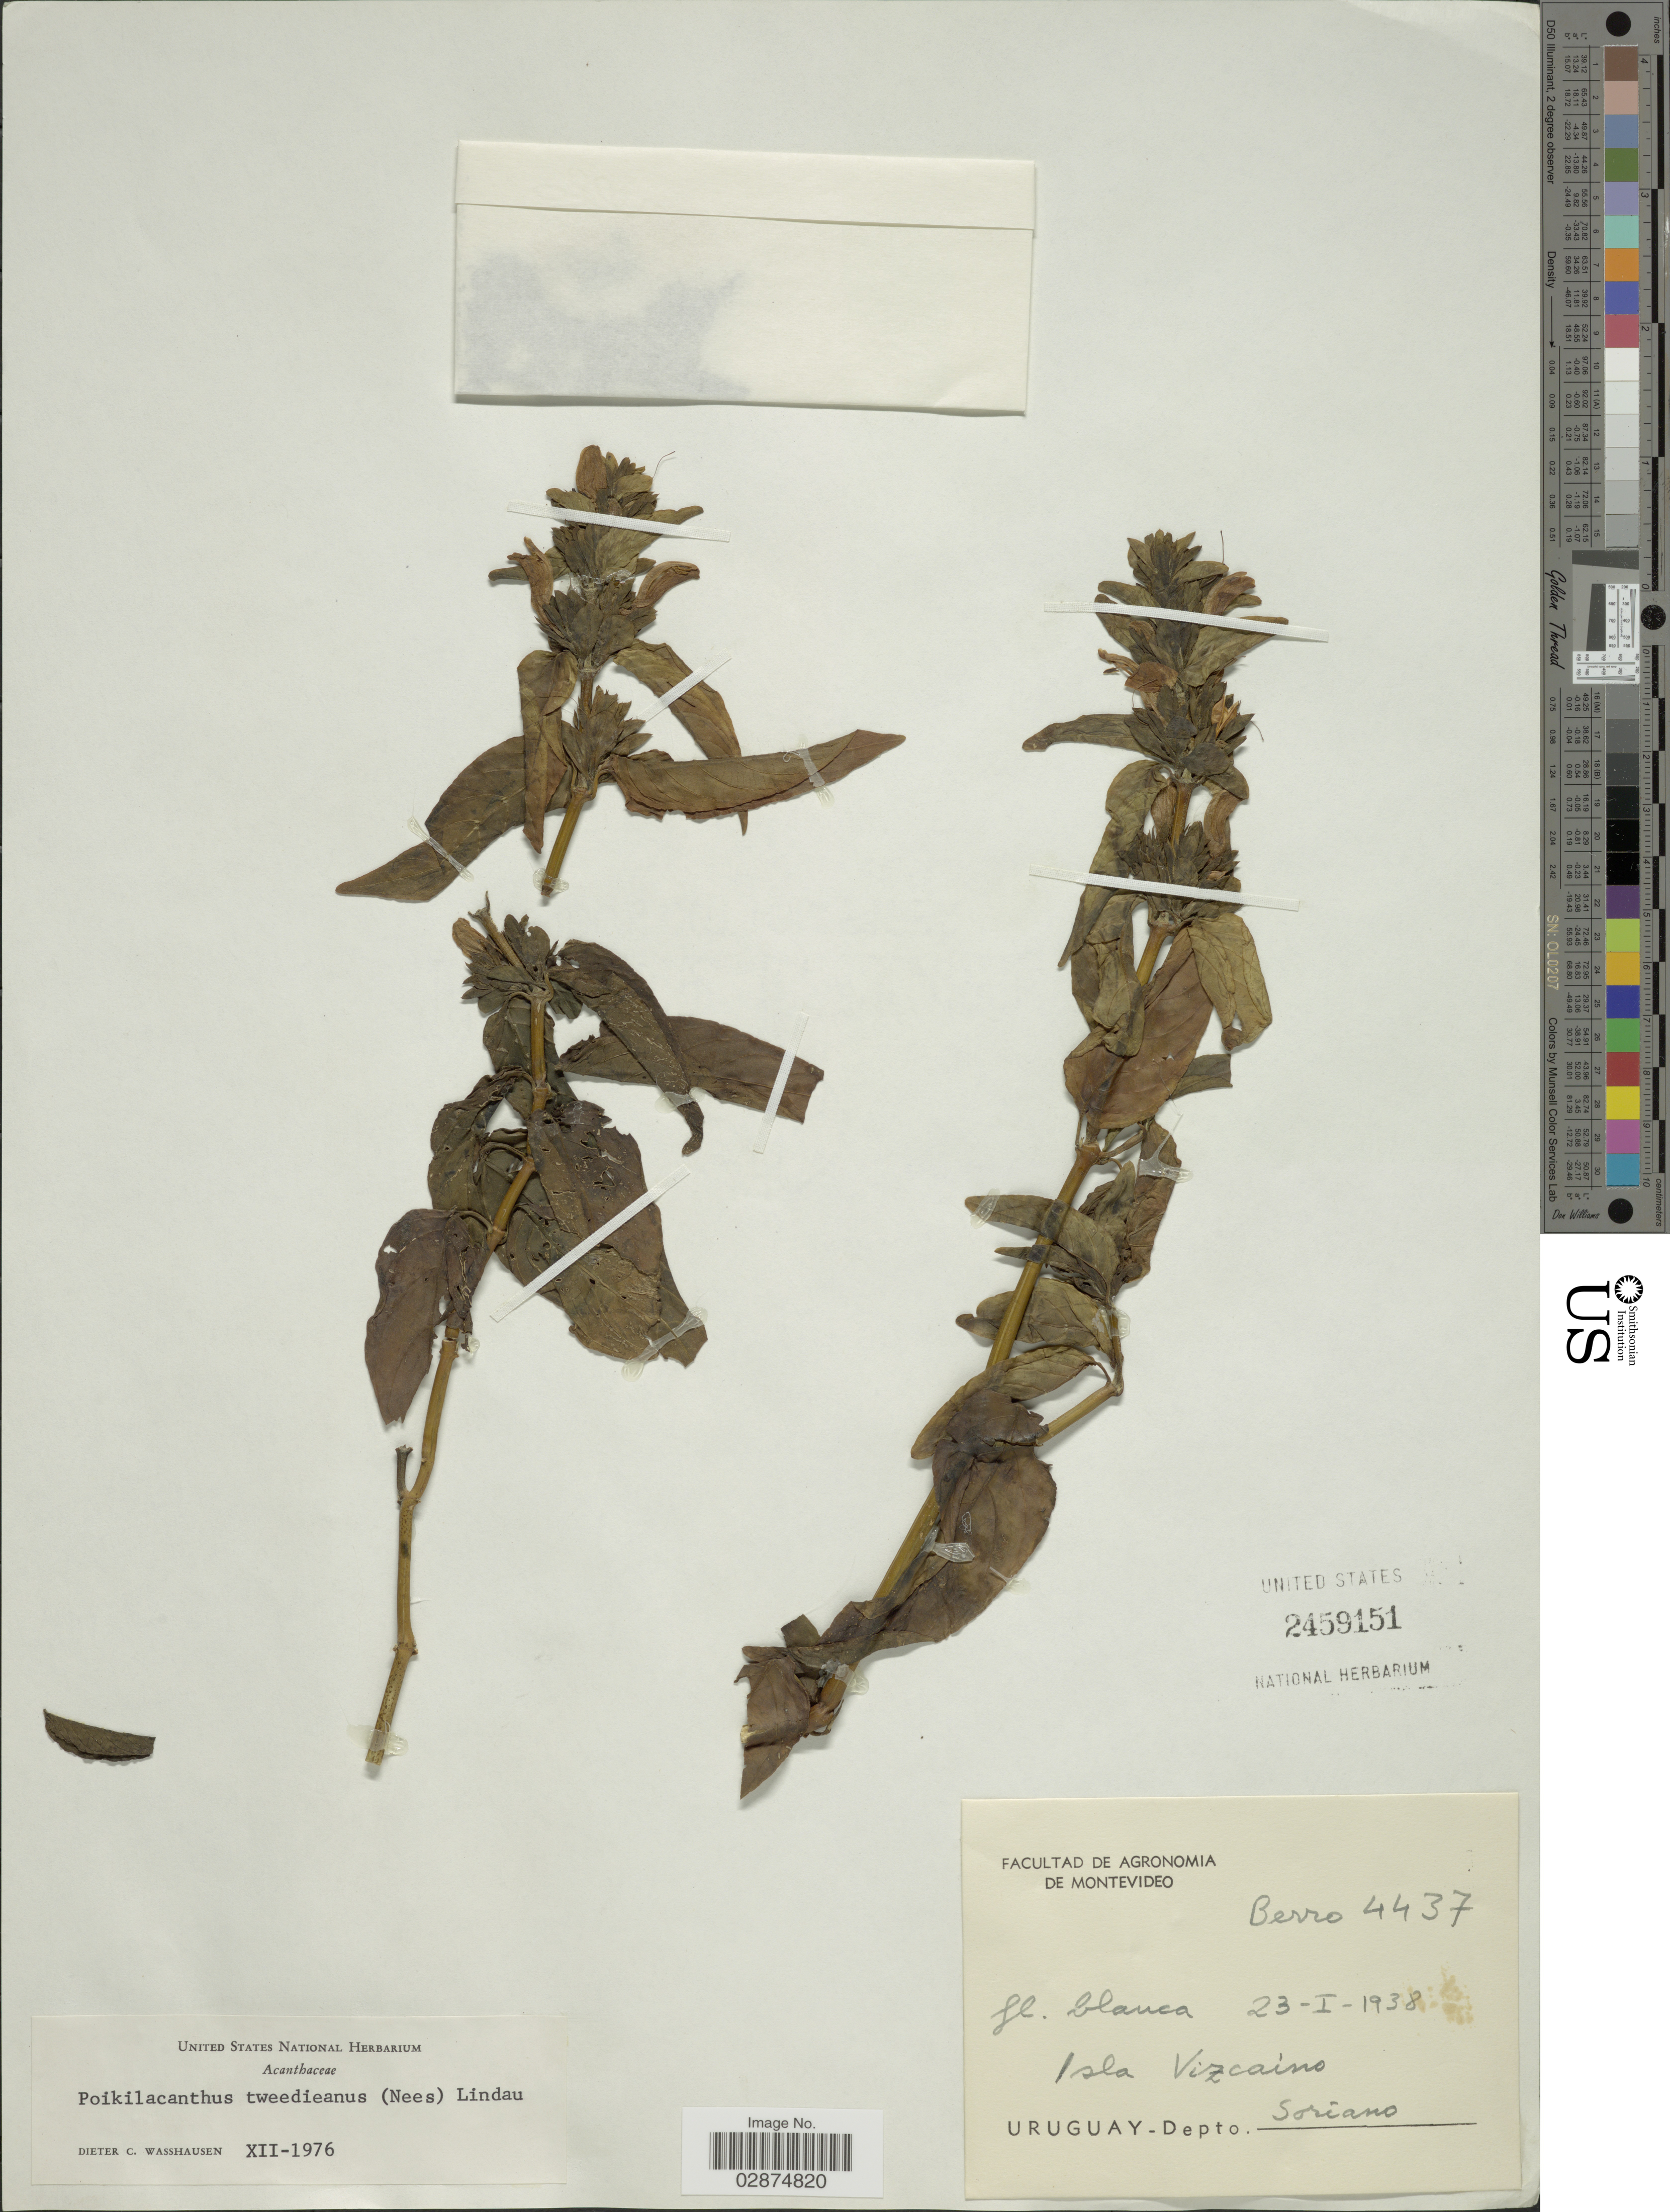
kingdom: Plantae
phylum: Tracheophyta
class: Magnoliopsida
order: Lamiales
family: Acanthaceae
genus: Poikilacanthus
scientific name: Poikilacanthus glandulosus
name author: (Nees) Ariza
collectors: Berro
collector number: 4437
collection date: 1938-01-23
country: Uruguay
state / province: Soriano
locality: Isla Vizcaino. Depto. Soriano.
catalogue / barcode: US 2459151